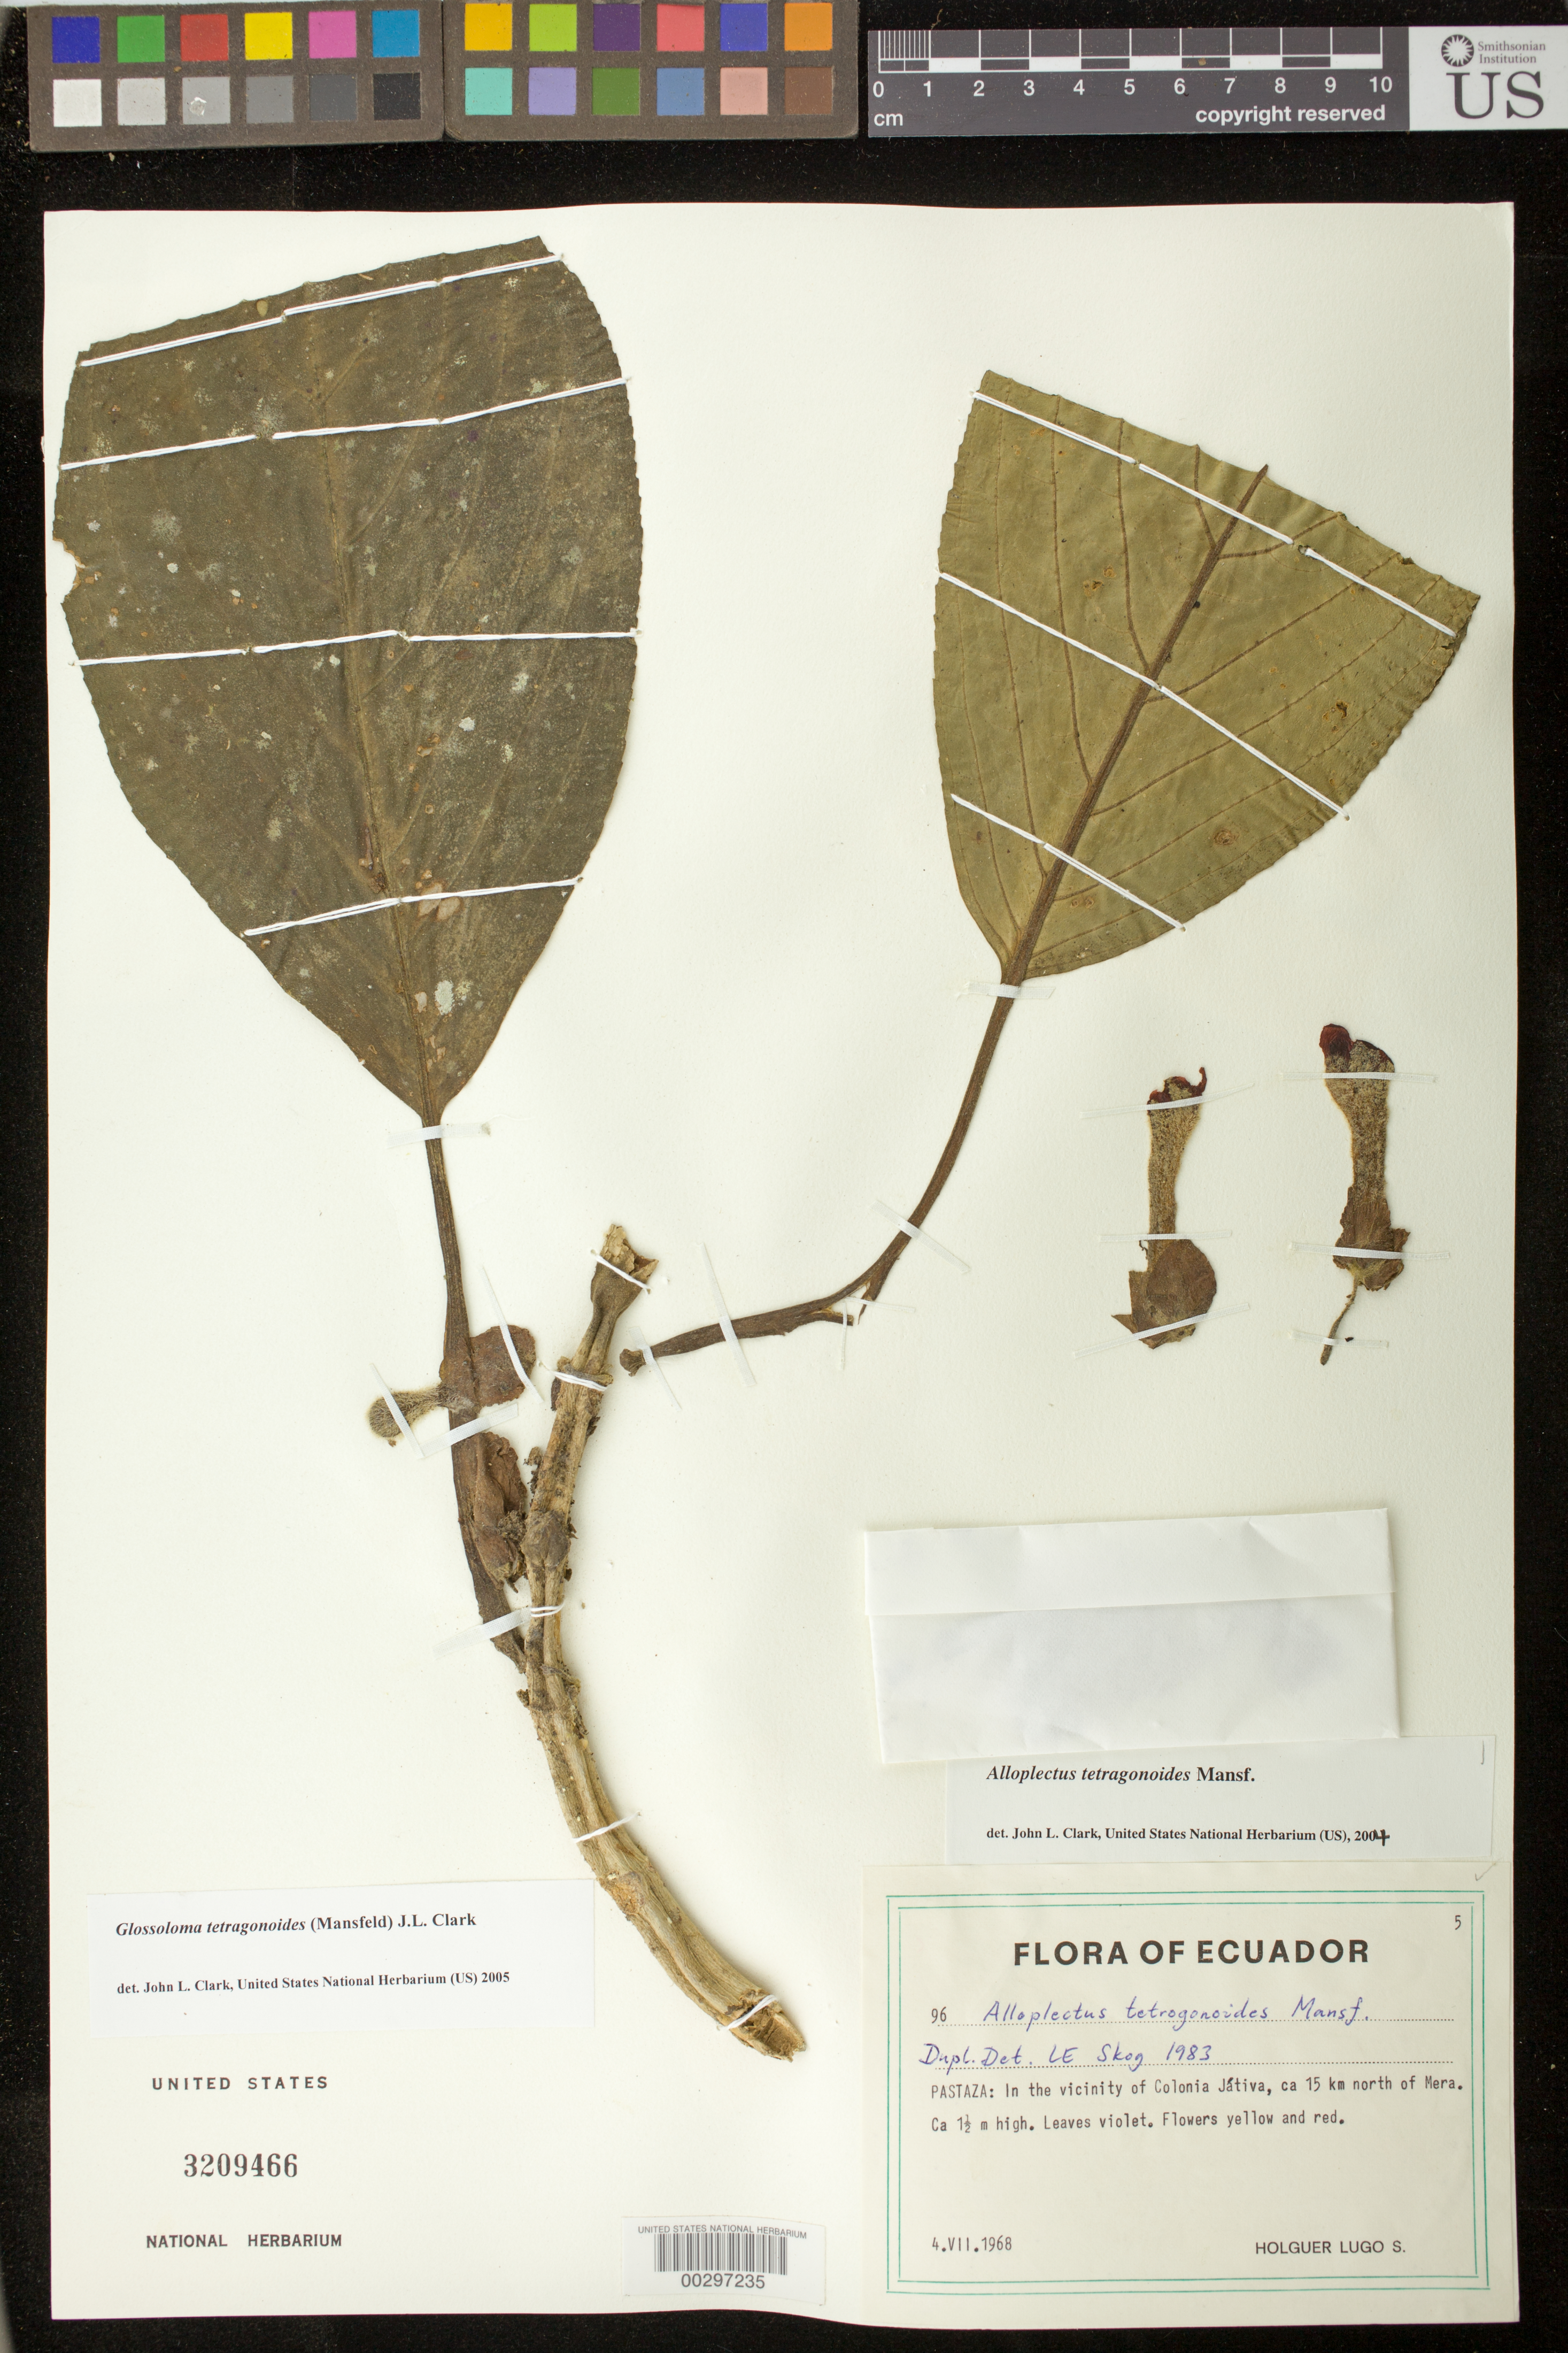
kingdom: Plantae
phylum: Tracheophyta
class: Magnoliopsida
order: Lamiales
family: Gesneriaceae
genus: Glossoloma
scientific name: Glossoloma tetragonoides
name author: (Mansf.) J.L. Clark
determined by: Skog, Laurence E.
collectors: H. Lugo S.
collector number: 96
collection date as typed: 04 Jul 1968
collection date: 1968-07-04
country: Ecuador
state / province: Pastaza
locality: In the vicinity of Colonia Játiva, ca. 15 km north of Mera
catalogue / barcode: US 3209466